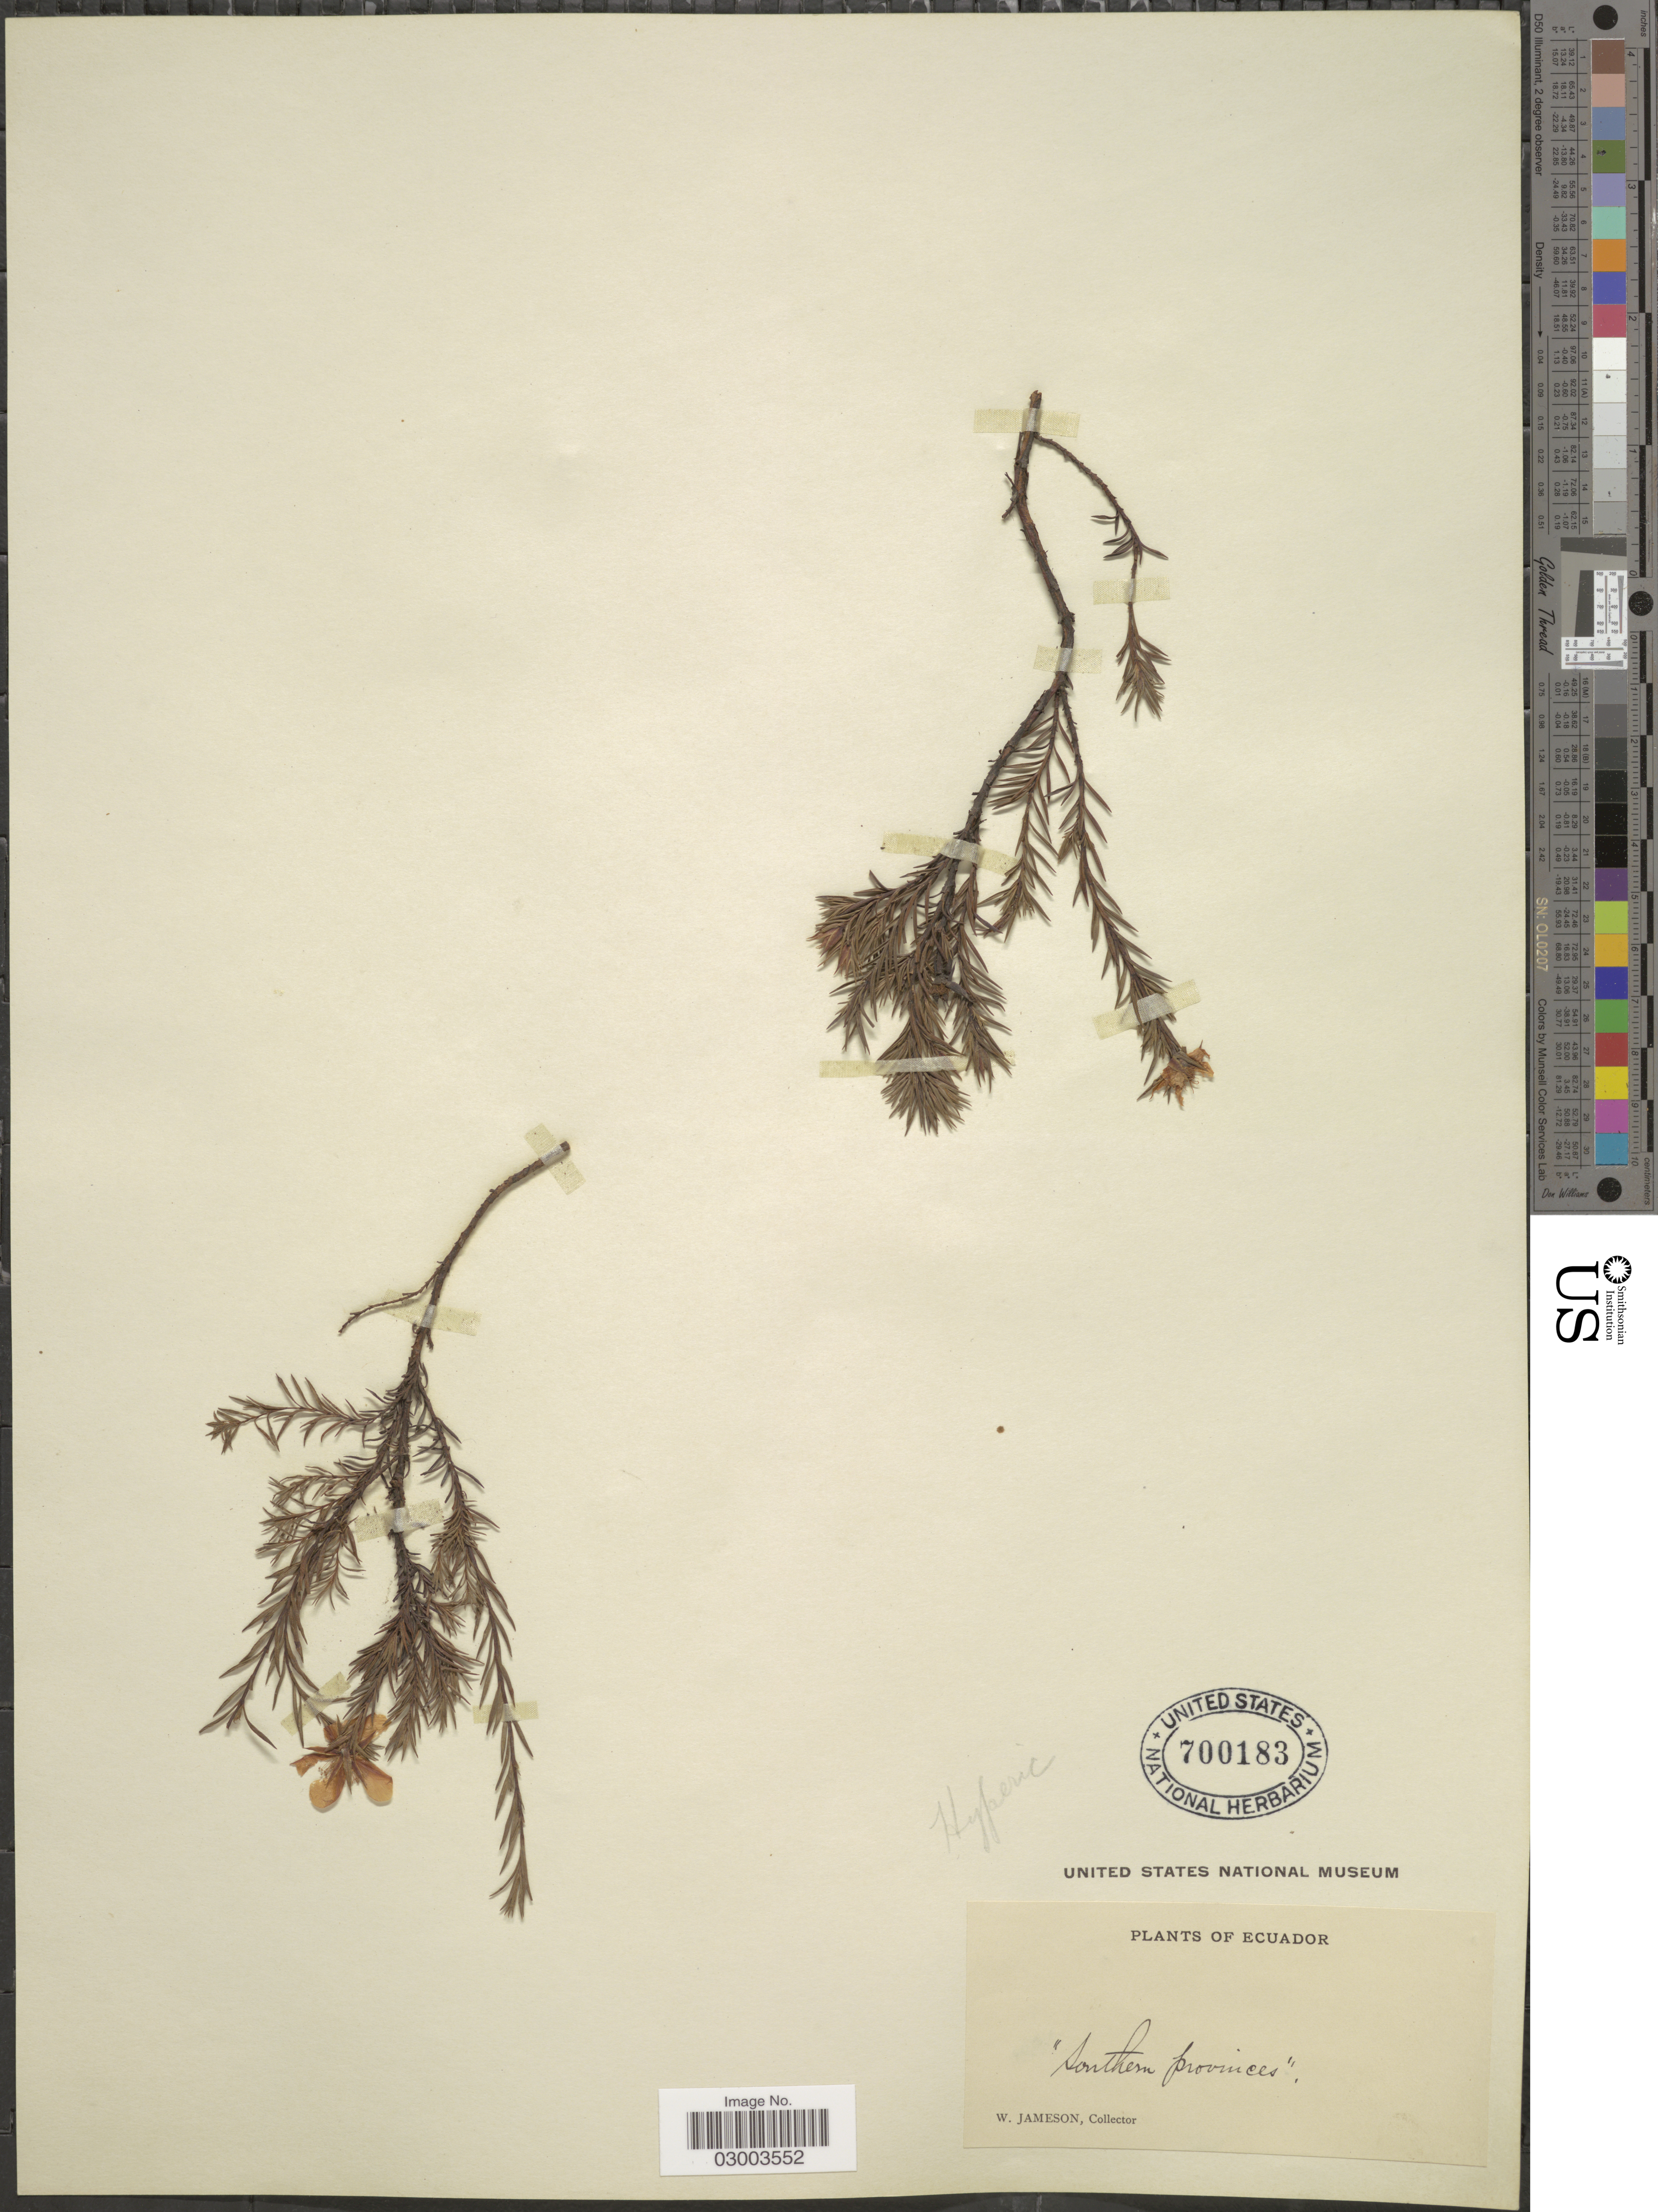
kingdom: Plantae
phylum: Tracheophyta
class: Magnoliopsida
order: Malpighiales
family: Hypericaceae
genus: Hypericum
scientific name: Hypericum aciculare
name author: Kunth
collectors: W. Jameson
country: Ecuador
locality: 'Southern provinces'.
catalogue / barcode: US 700183